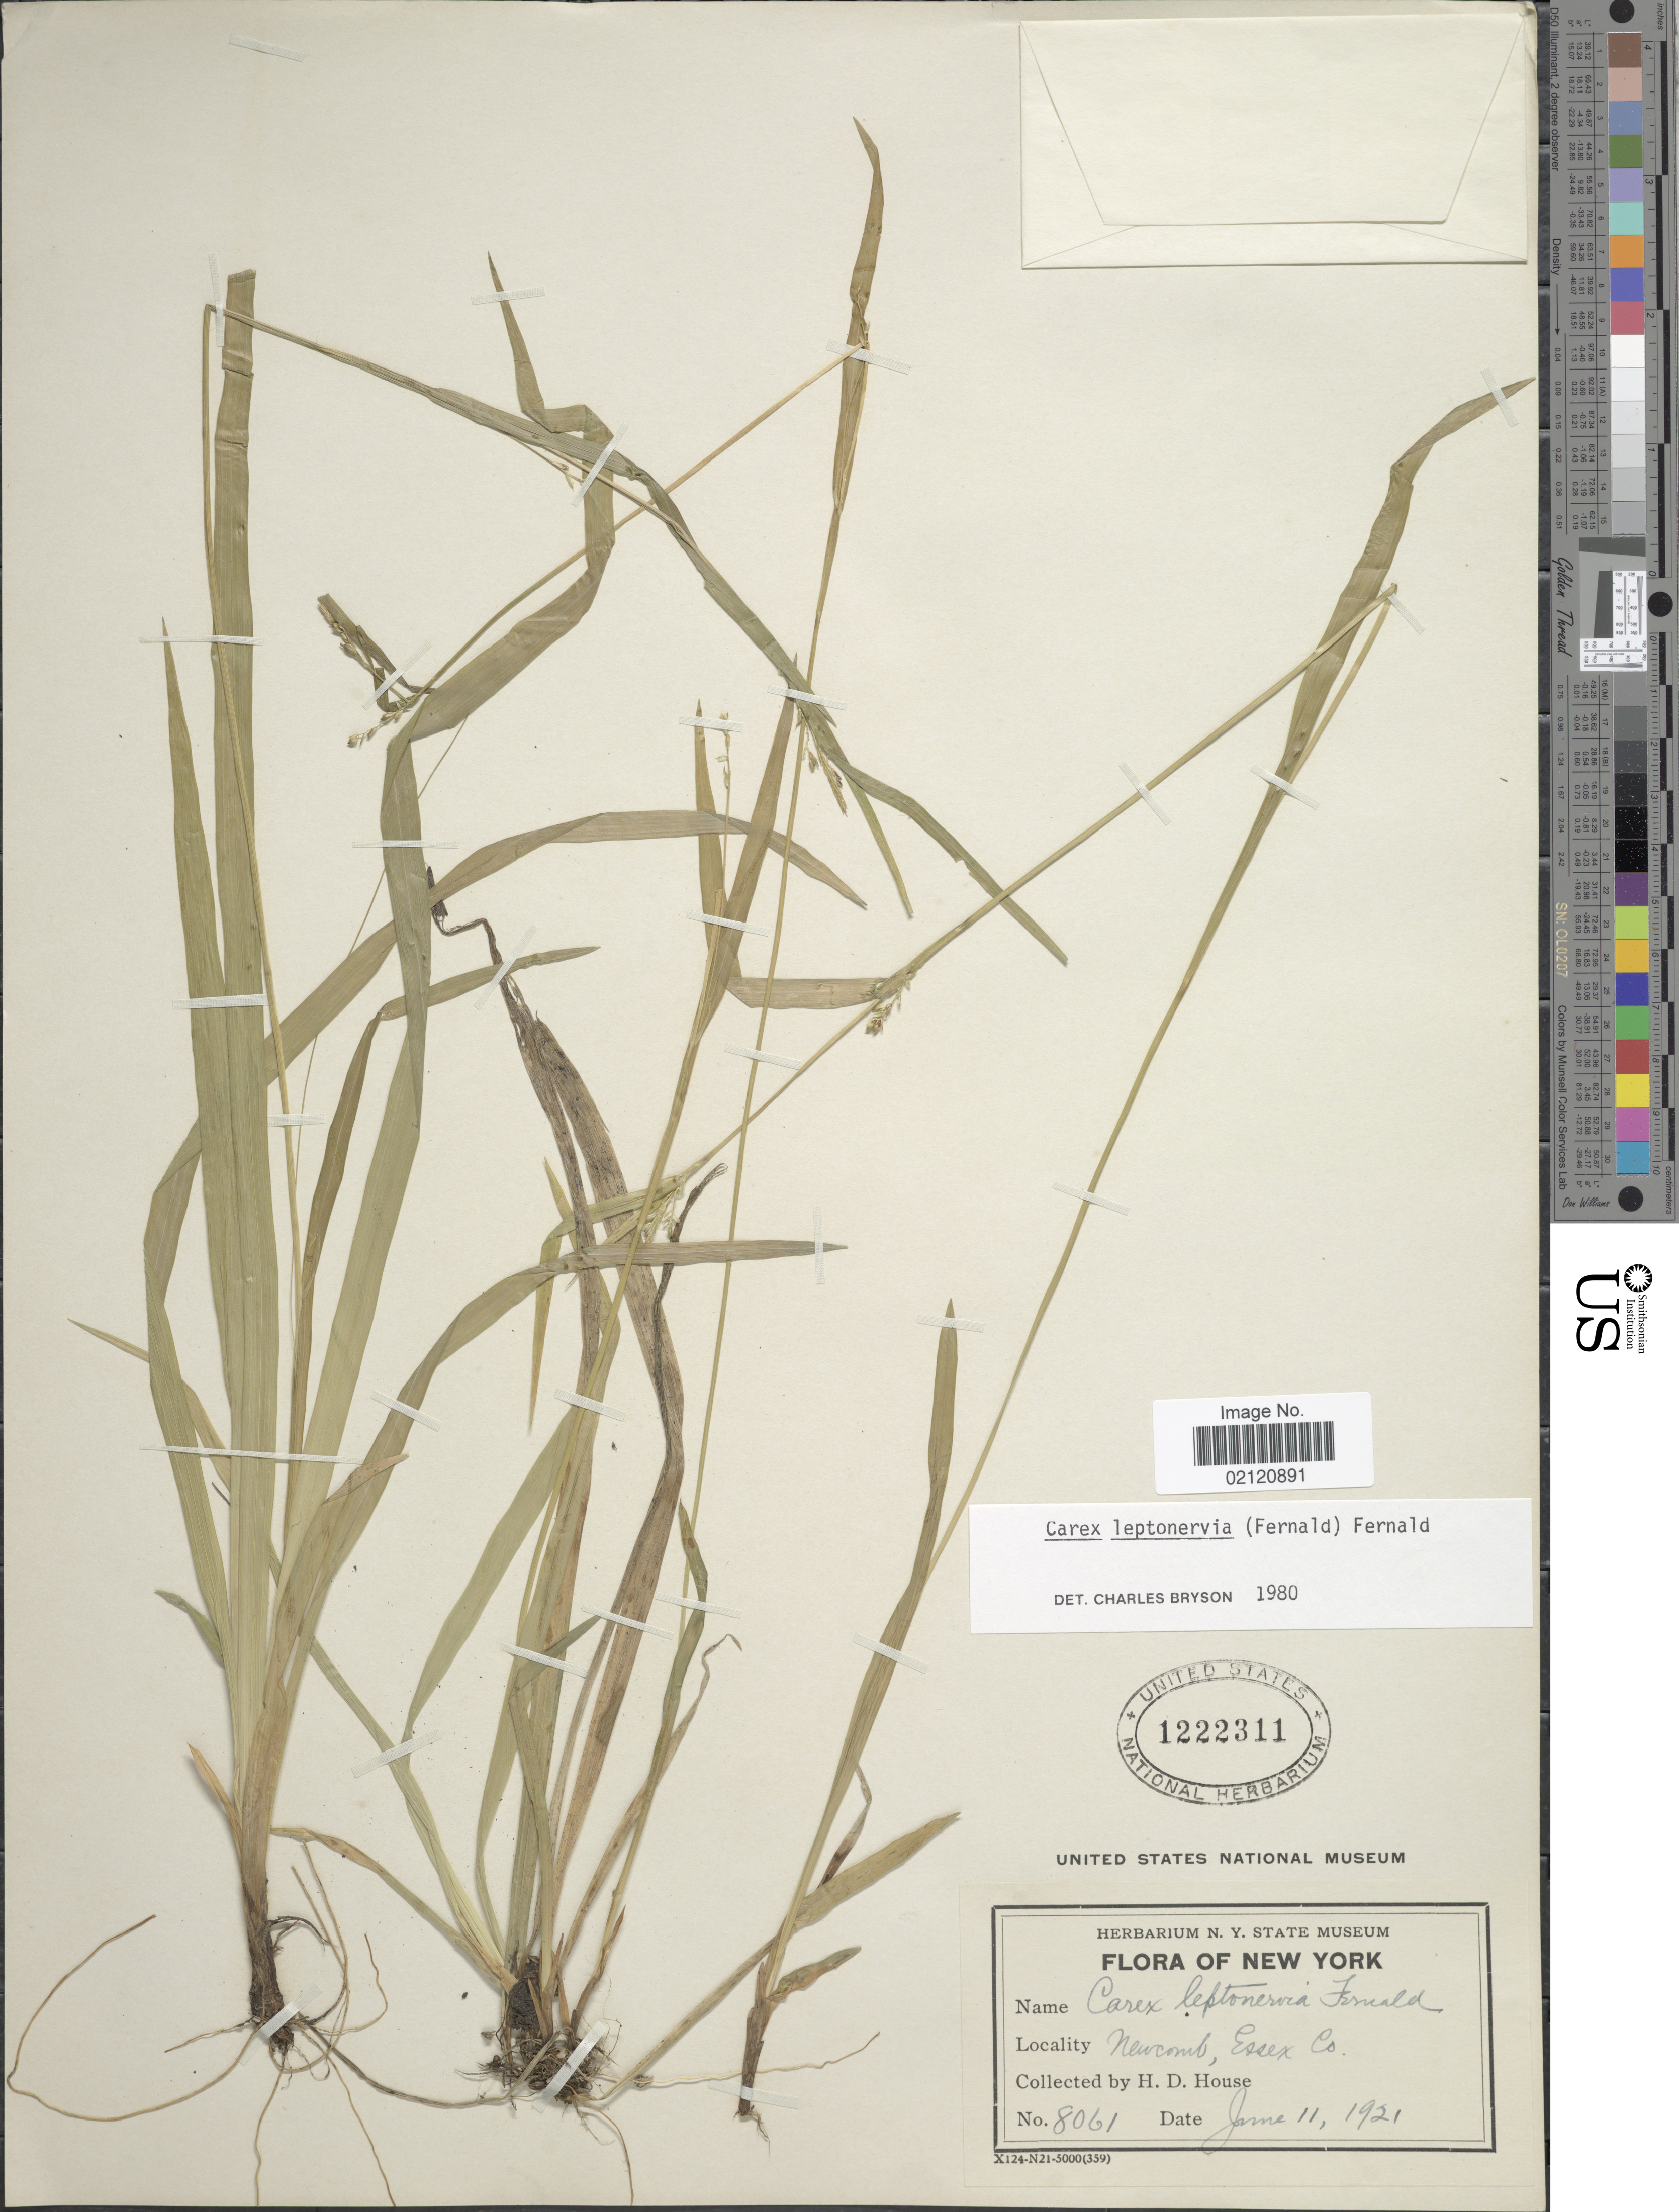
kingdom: Plantae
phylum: Tracheophyta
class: Liliopsida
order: Poales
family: Cyperaceae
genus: Carex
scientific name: Carex leptonervia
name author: (Fernald) Fernald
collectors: H. D. House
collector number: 8061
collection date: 1921-06-11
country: United States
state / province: New York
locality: Newcomb, Essex Co.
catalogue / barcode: US 1222311